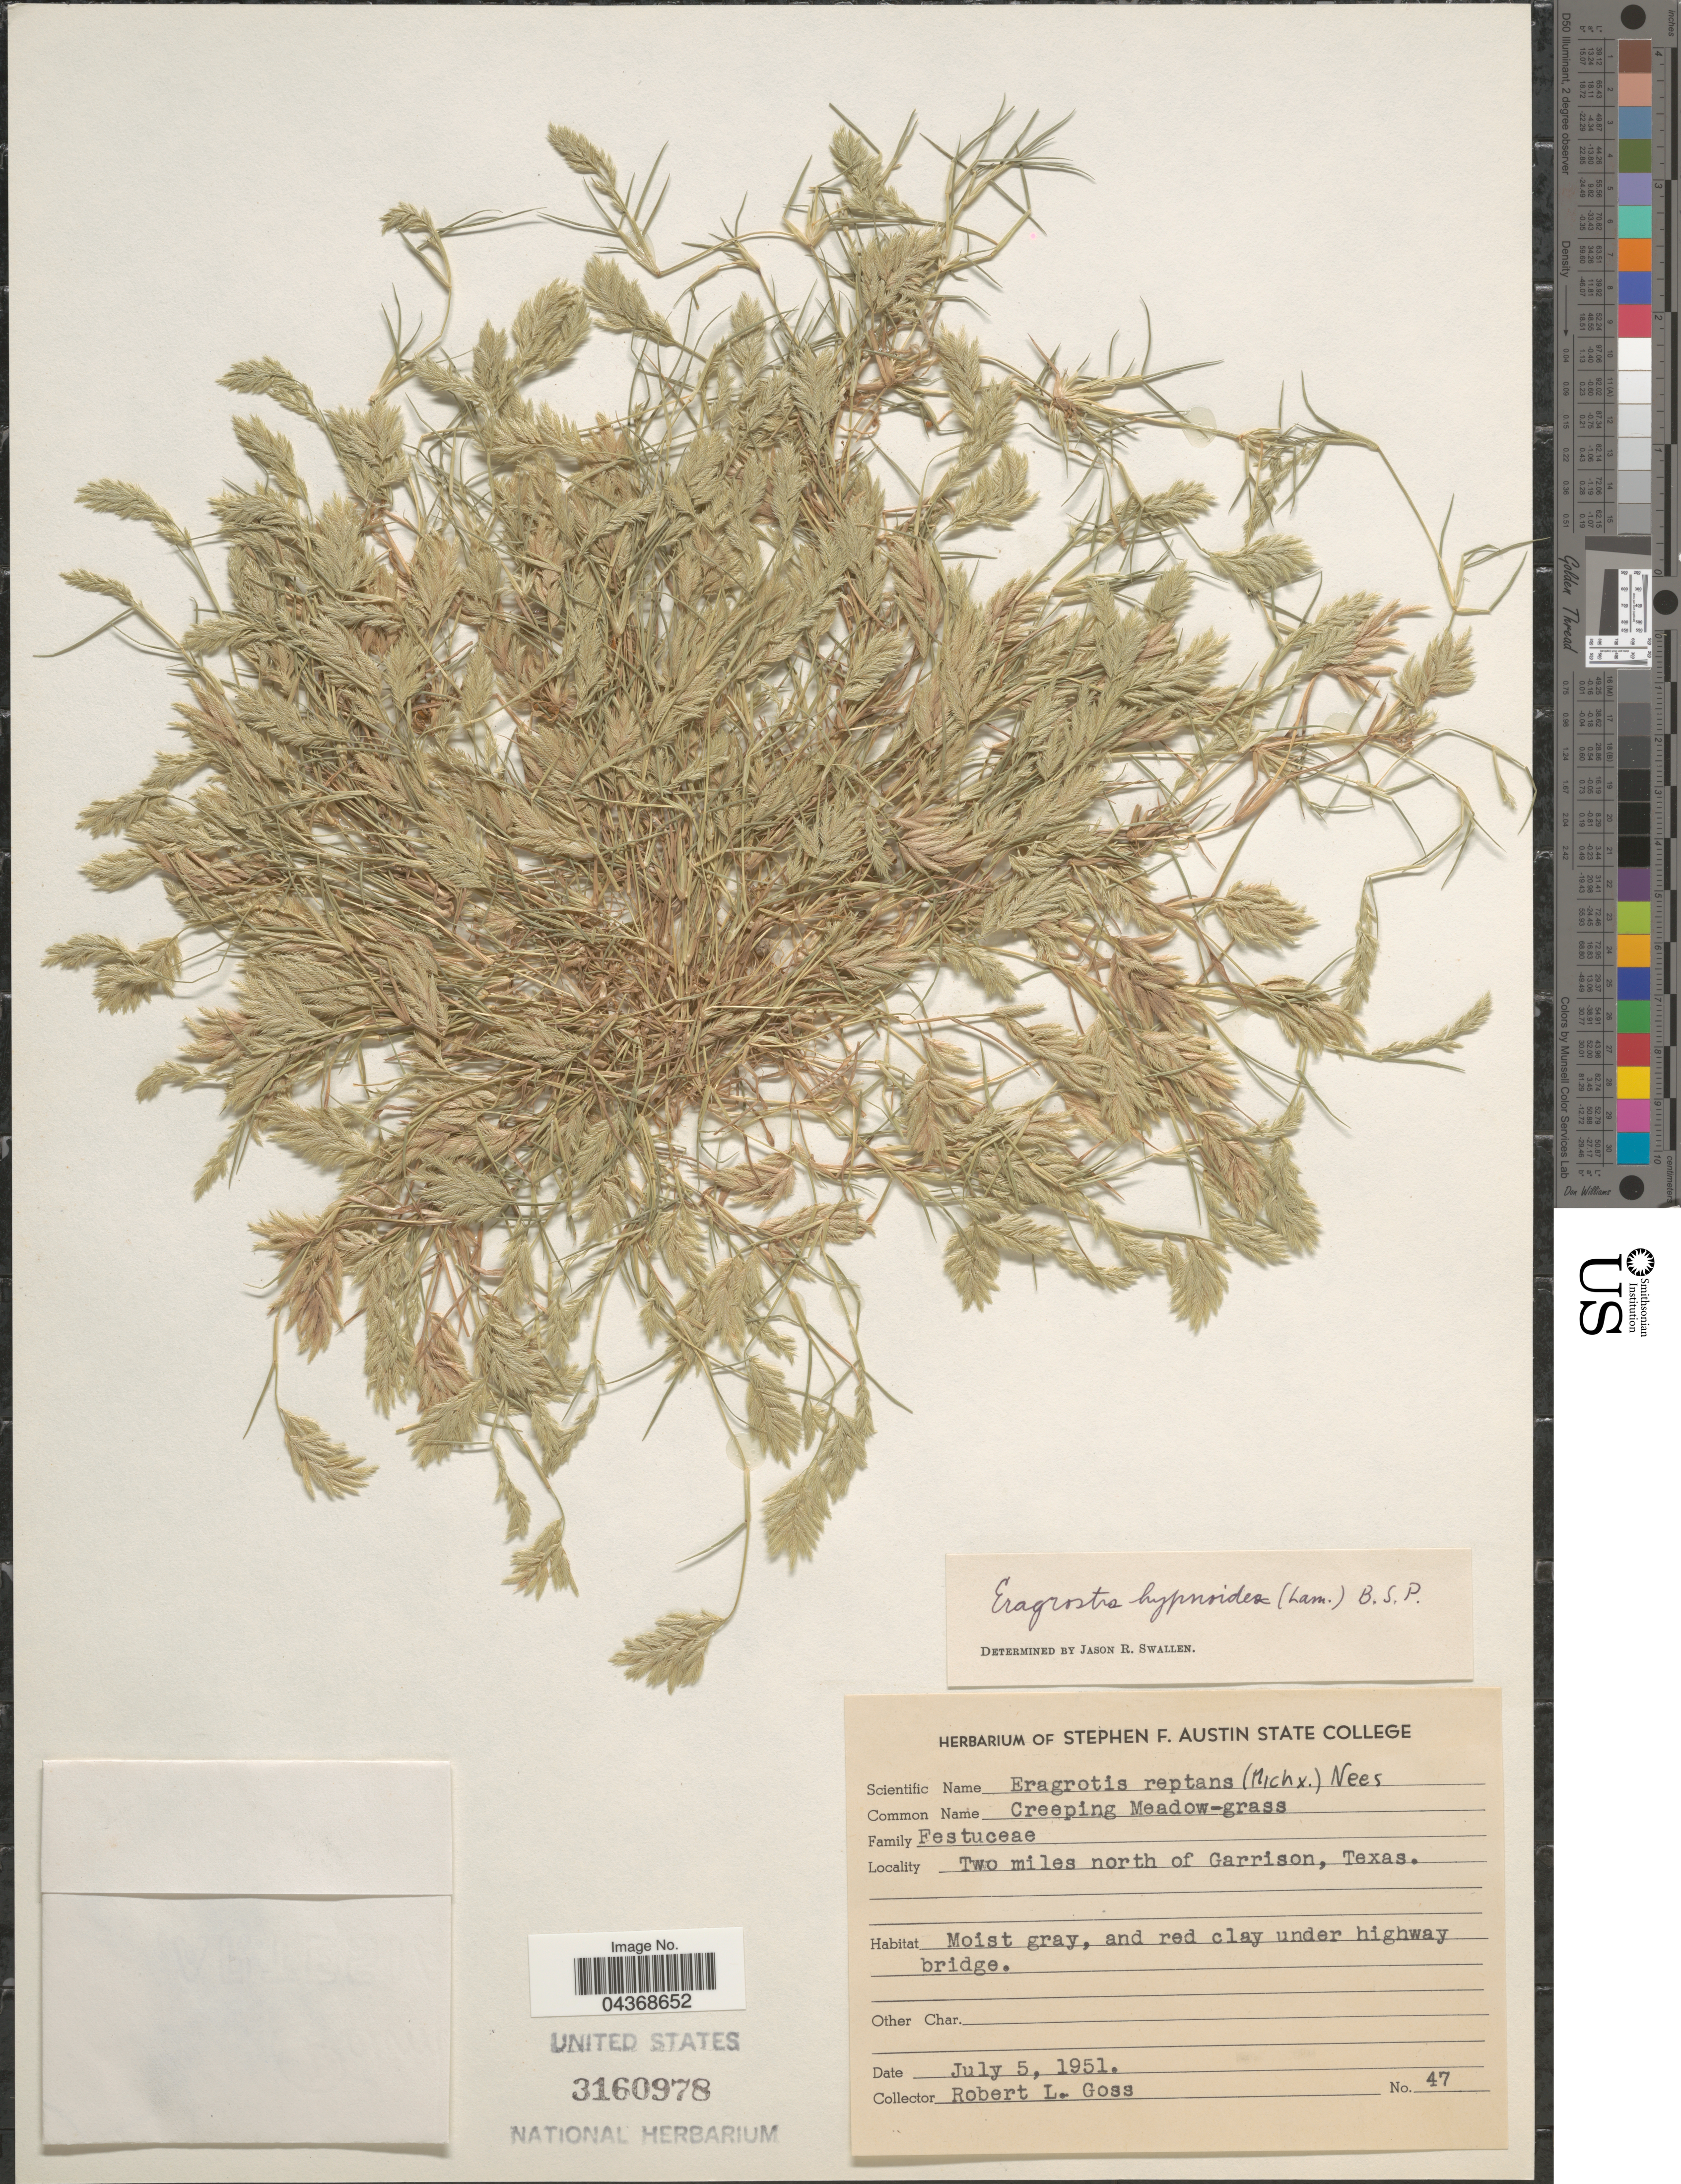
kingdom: Plantae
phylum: Tracheophyta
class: Liliopsida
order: Poales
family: Poaceae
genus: Eragrostis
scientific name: Eragrostis hypnoides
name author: (Lam.) Britton, Stearns & Poggenb.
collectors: R. Goss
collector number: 47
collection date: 1951-07-05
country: United States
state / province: Texas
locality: Two miles north of Garrison.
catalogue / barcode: US 3160978